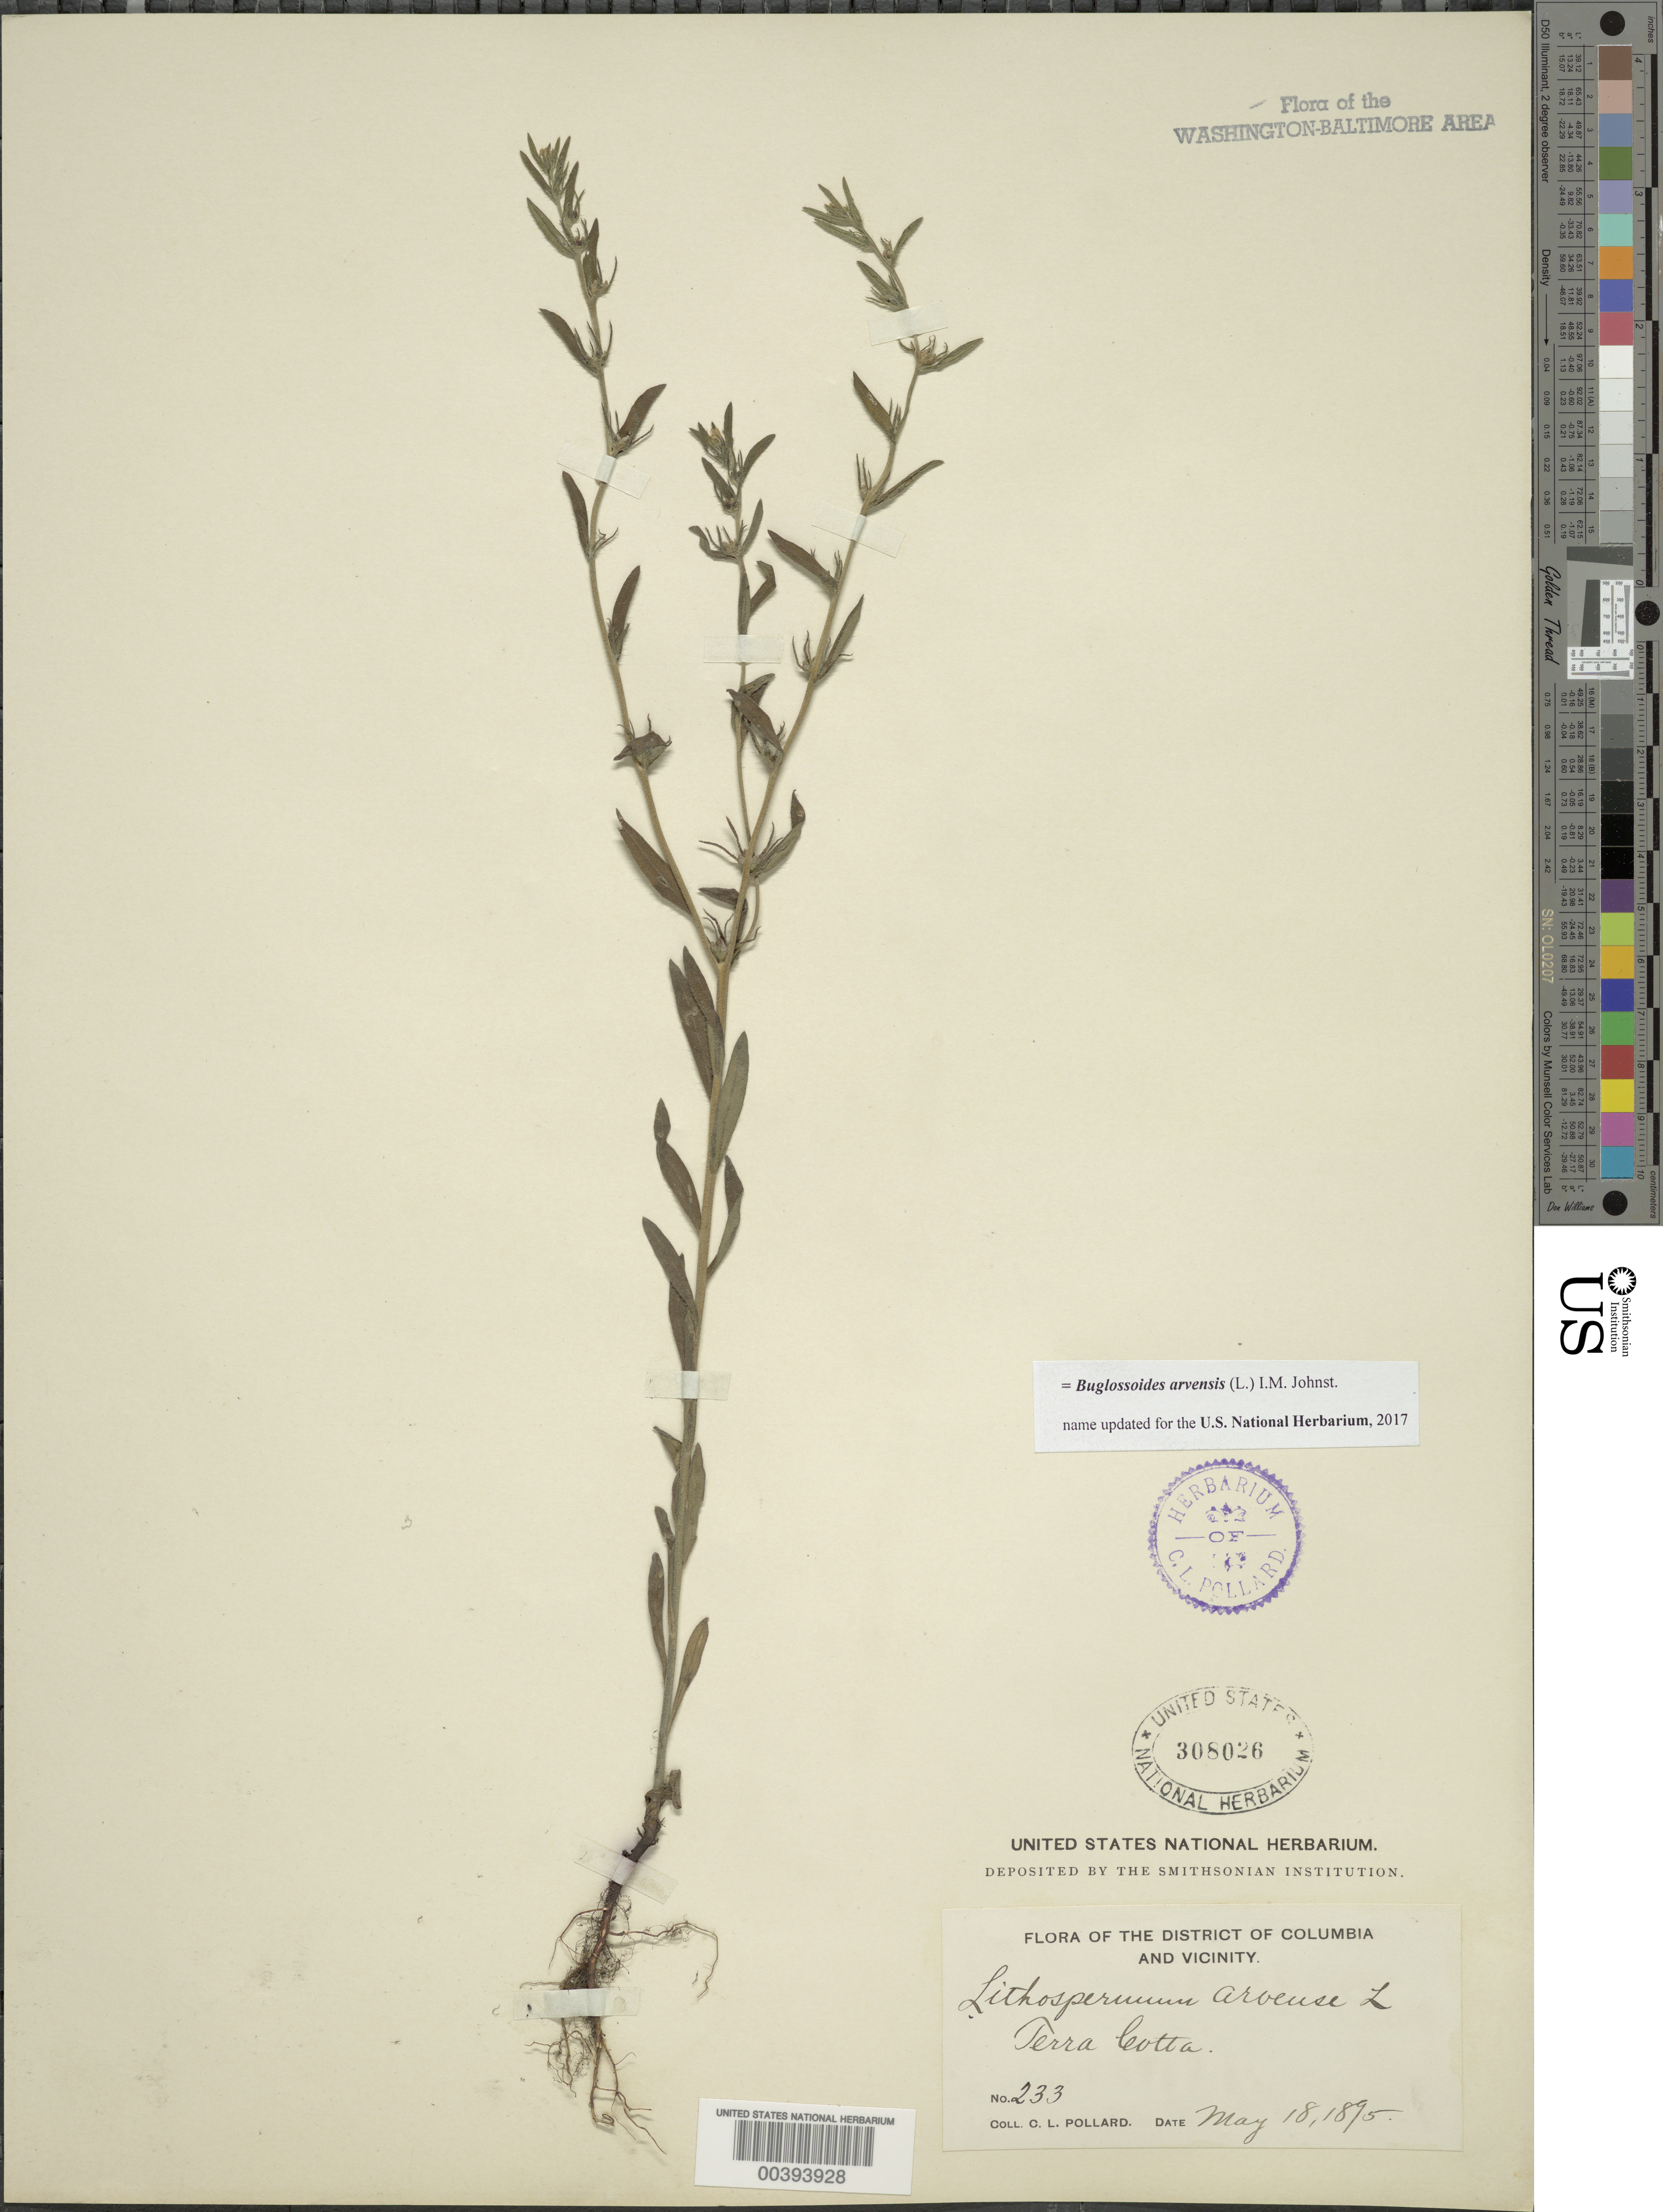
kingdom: Plantae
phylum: Tracheophyta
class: Magnoliopsida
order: Boraginales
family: Boraginaceae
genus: Buglossoides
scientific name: Buglossoides arvensis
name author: (L.) I.M. Johnst.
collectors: C. L. Pollard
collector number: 233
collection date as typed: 18 May 1895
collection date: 1895-05-18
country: United States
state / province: District of Columbia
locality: Terra Cotta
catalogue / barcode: US 308026